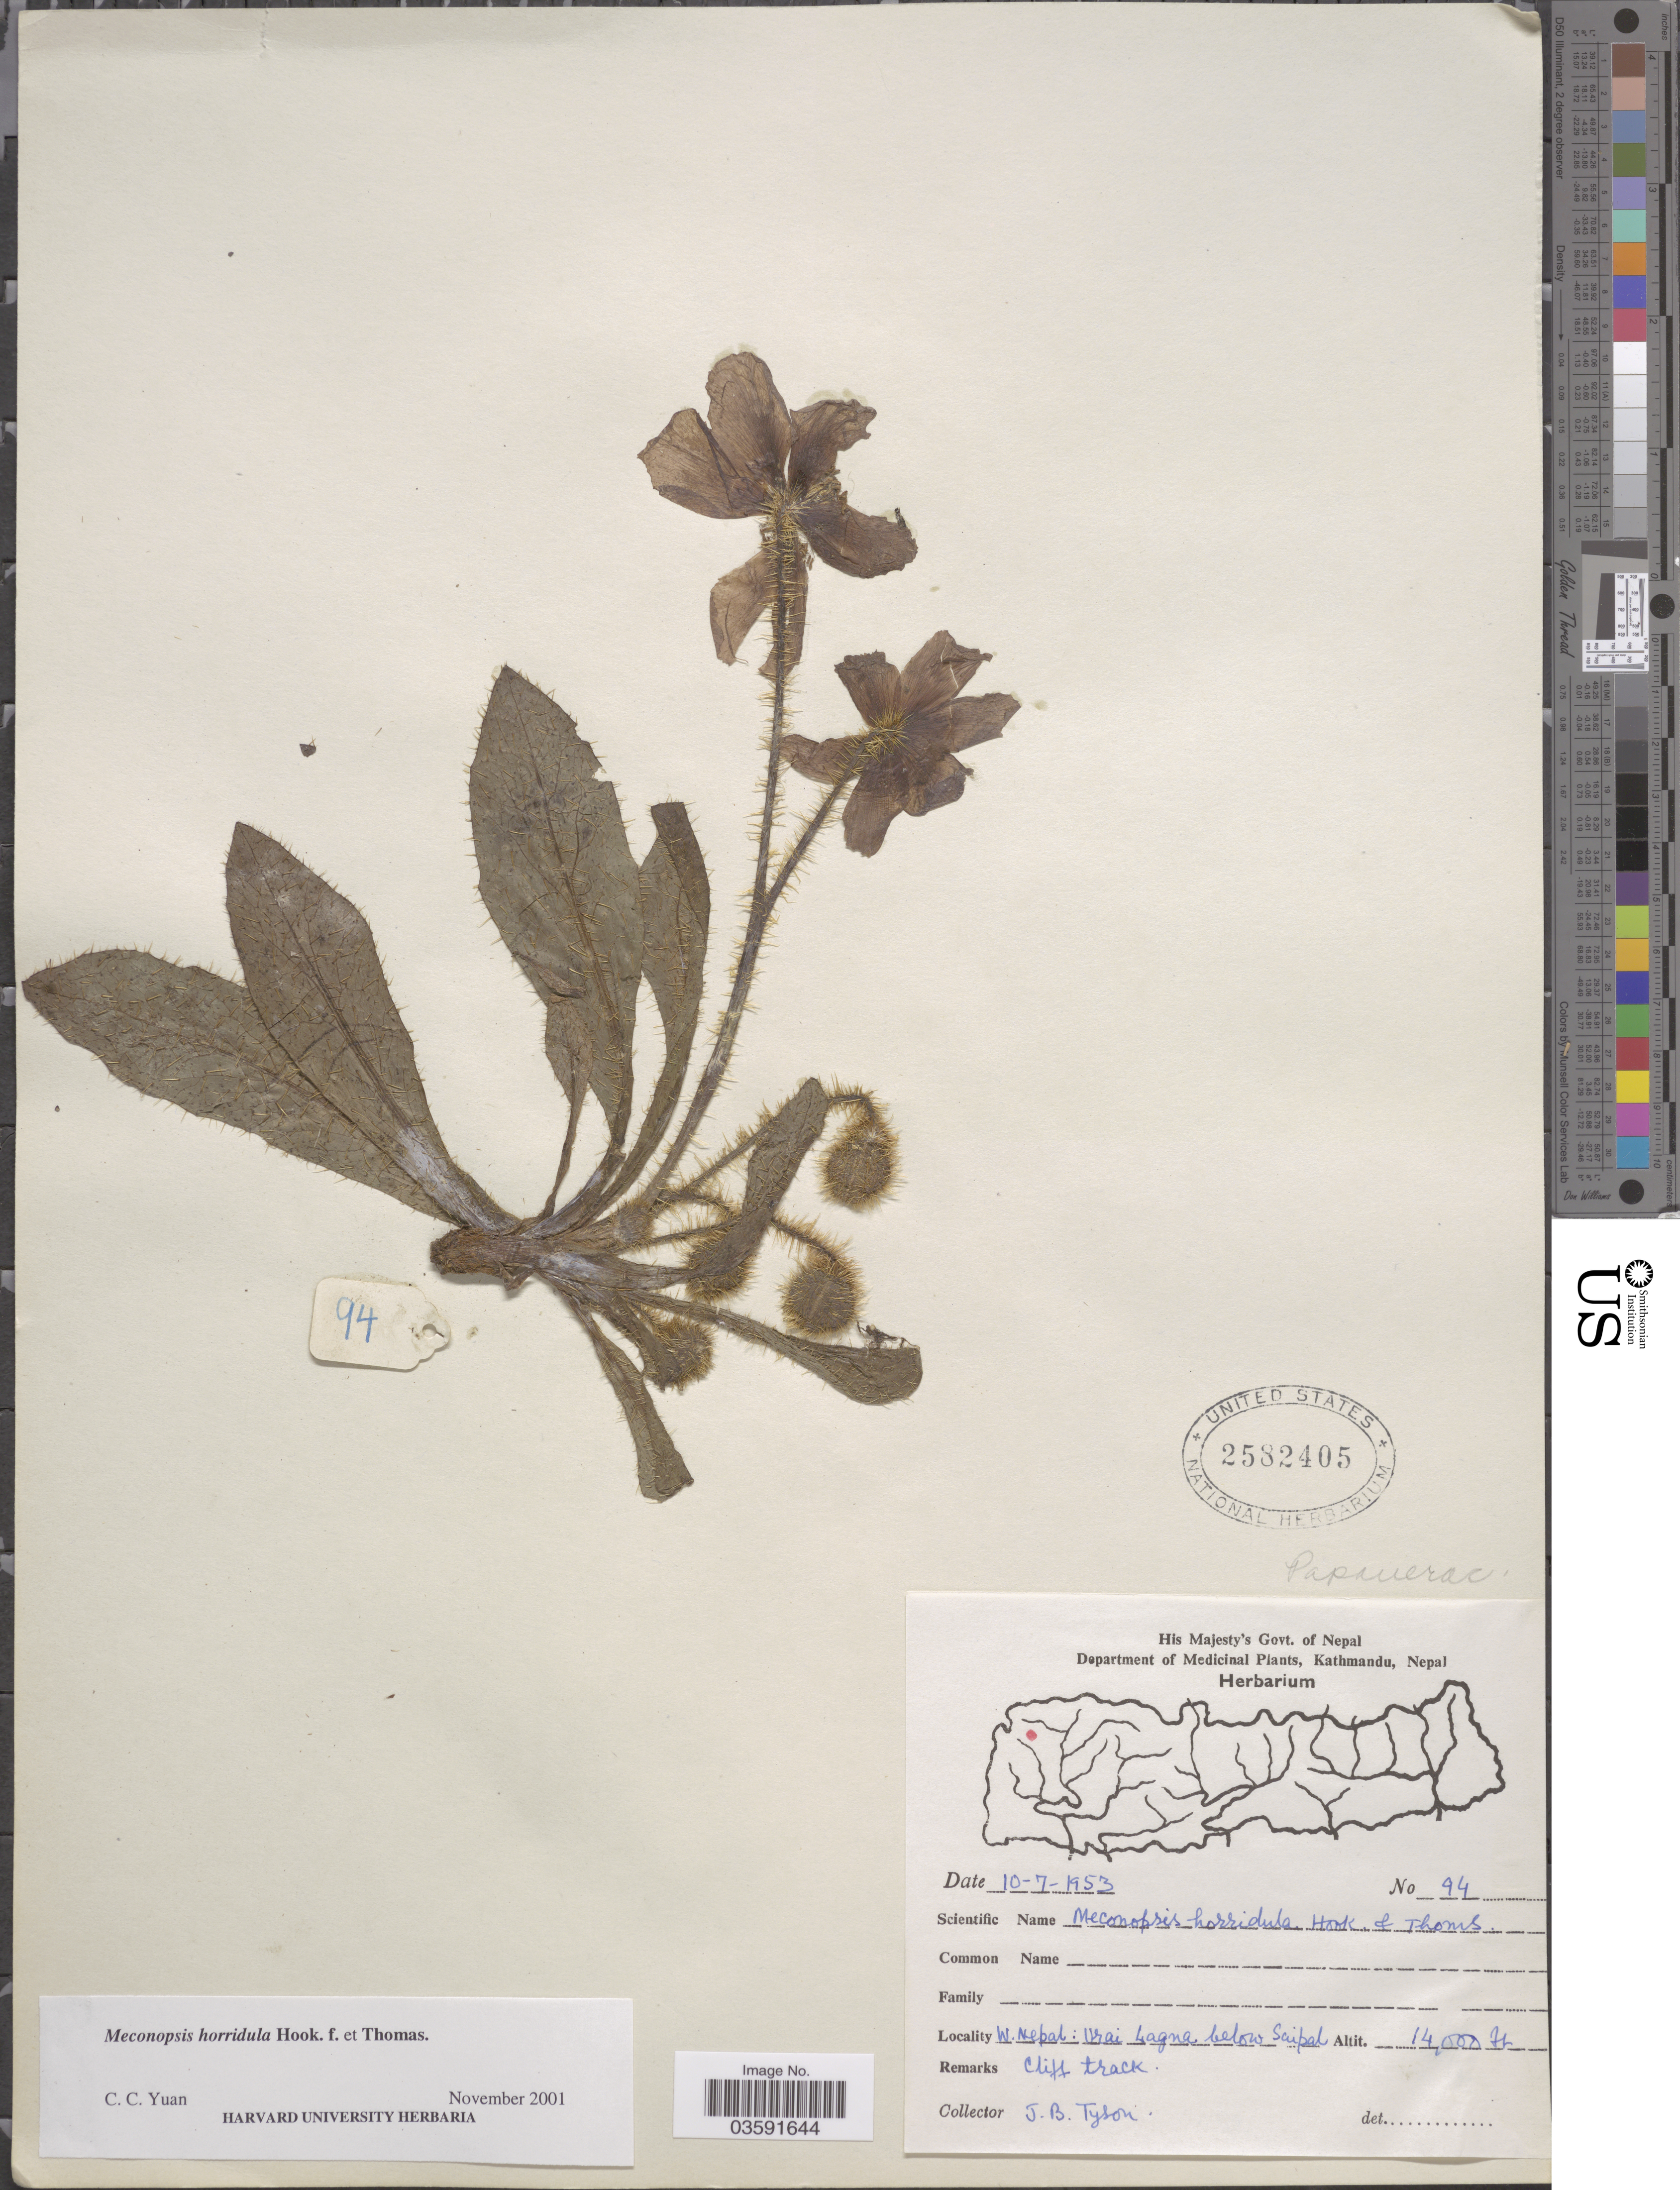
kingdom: Plantae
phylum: Tracheophyta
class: Magnoliopsida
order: Ranunculales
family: Papaveraceae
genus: Meconopsis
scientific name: Meconopsis horridula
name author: Hook. f. & Thomson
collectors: J. Tyson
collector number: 94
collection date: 1953-07-10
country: Nepal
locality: W. Nepal: Urai Lagna below Saipal.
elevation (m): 4267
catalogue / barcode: US 2582405